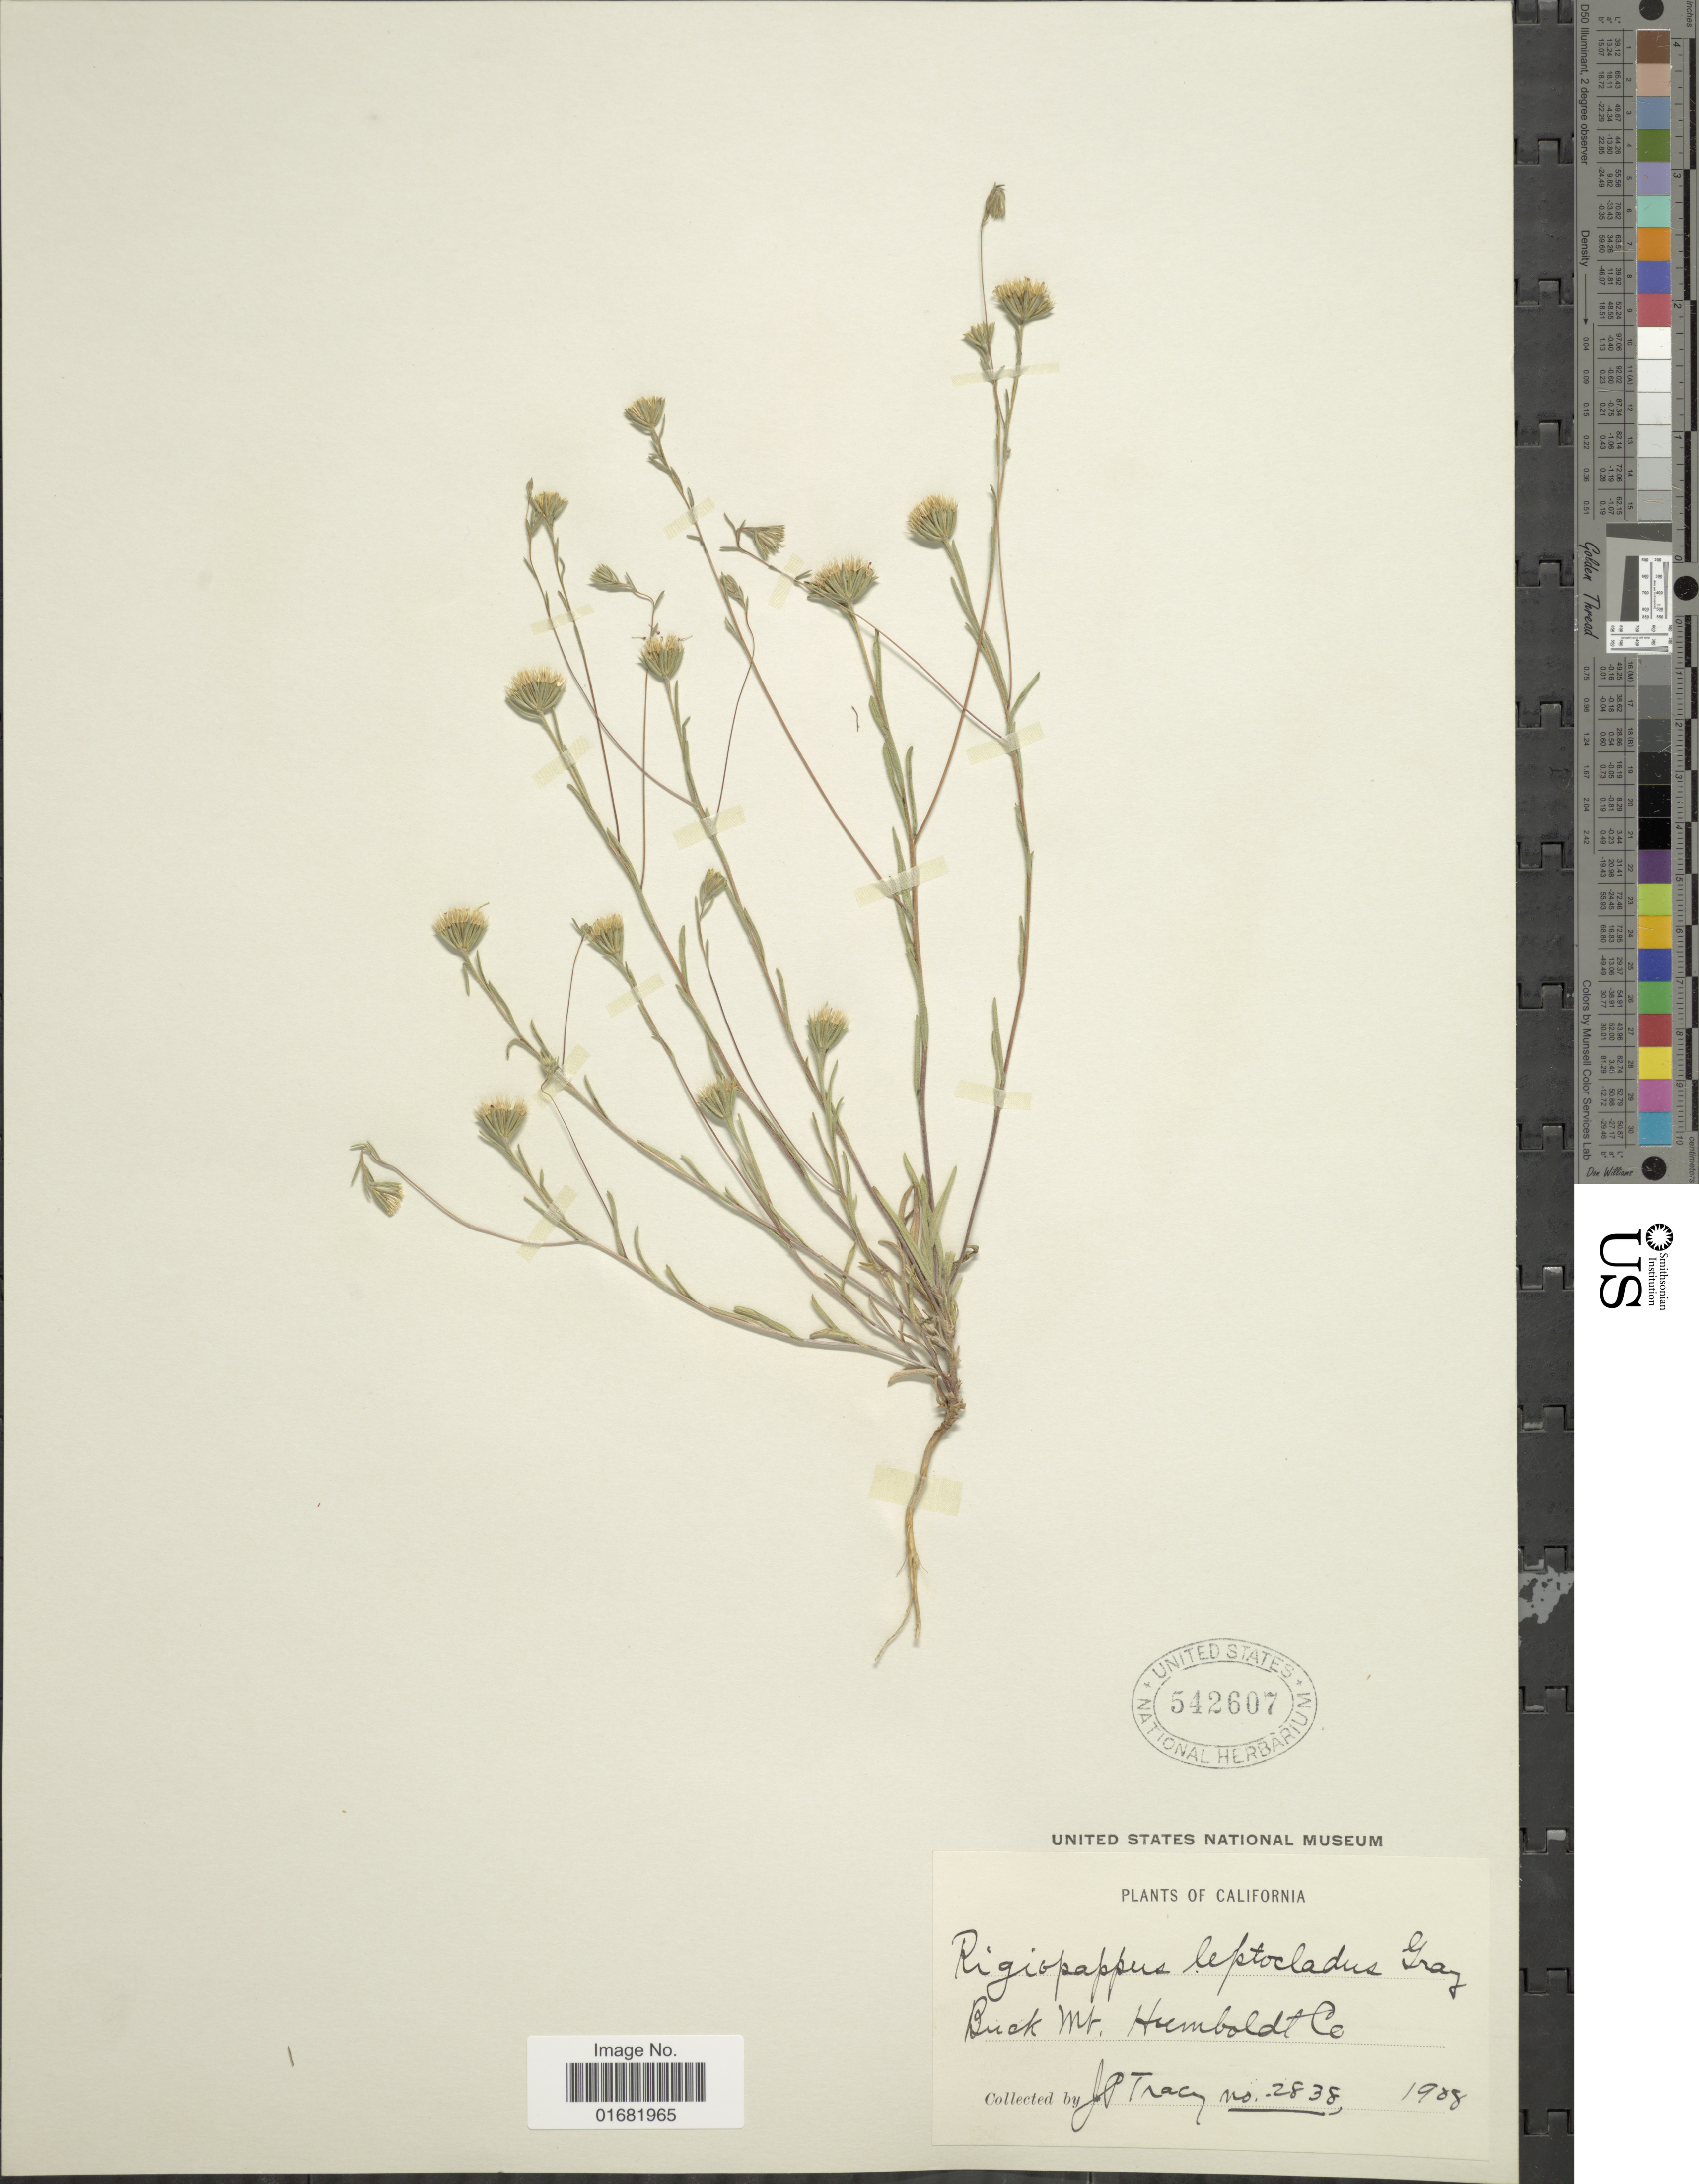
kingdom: Plantae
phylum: Tracheophyta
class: Magnoliopsida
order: Asterales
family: Asteraceae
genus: Rigiopappus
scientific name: Rigiopappus leptocladus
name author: A. Gray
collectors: J. Tracy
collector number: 2838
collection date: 1908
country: United States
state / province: California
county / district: Humboldt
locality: Buck Mt. Humboldt Co.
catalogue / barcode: US 542607